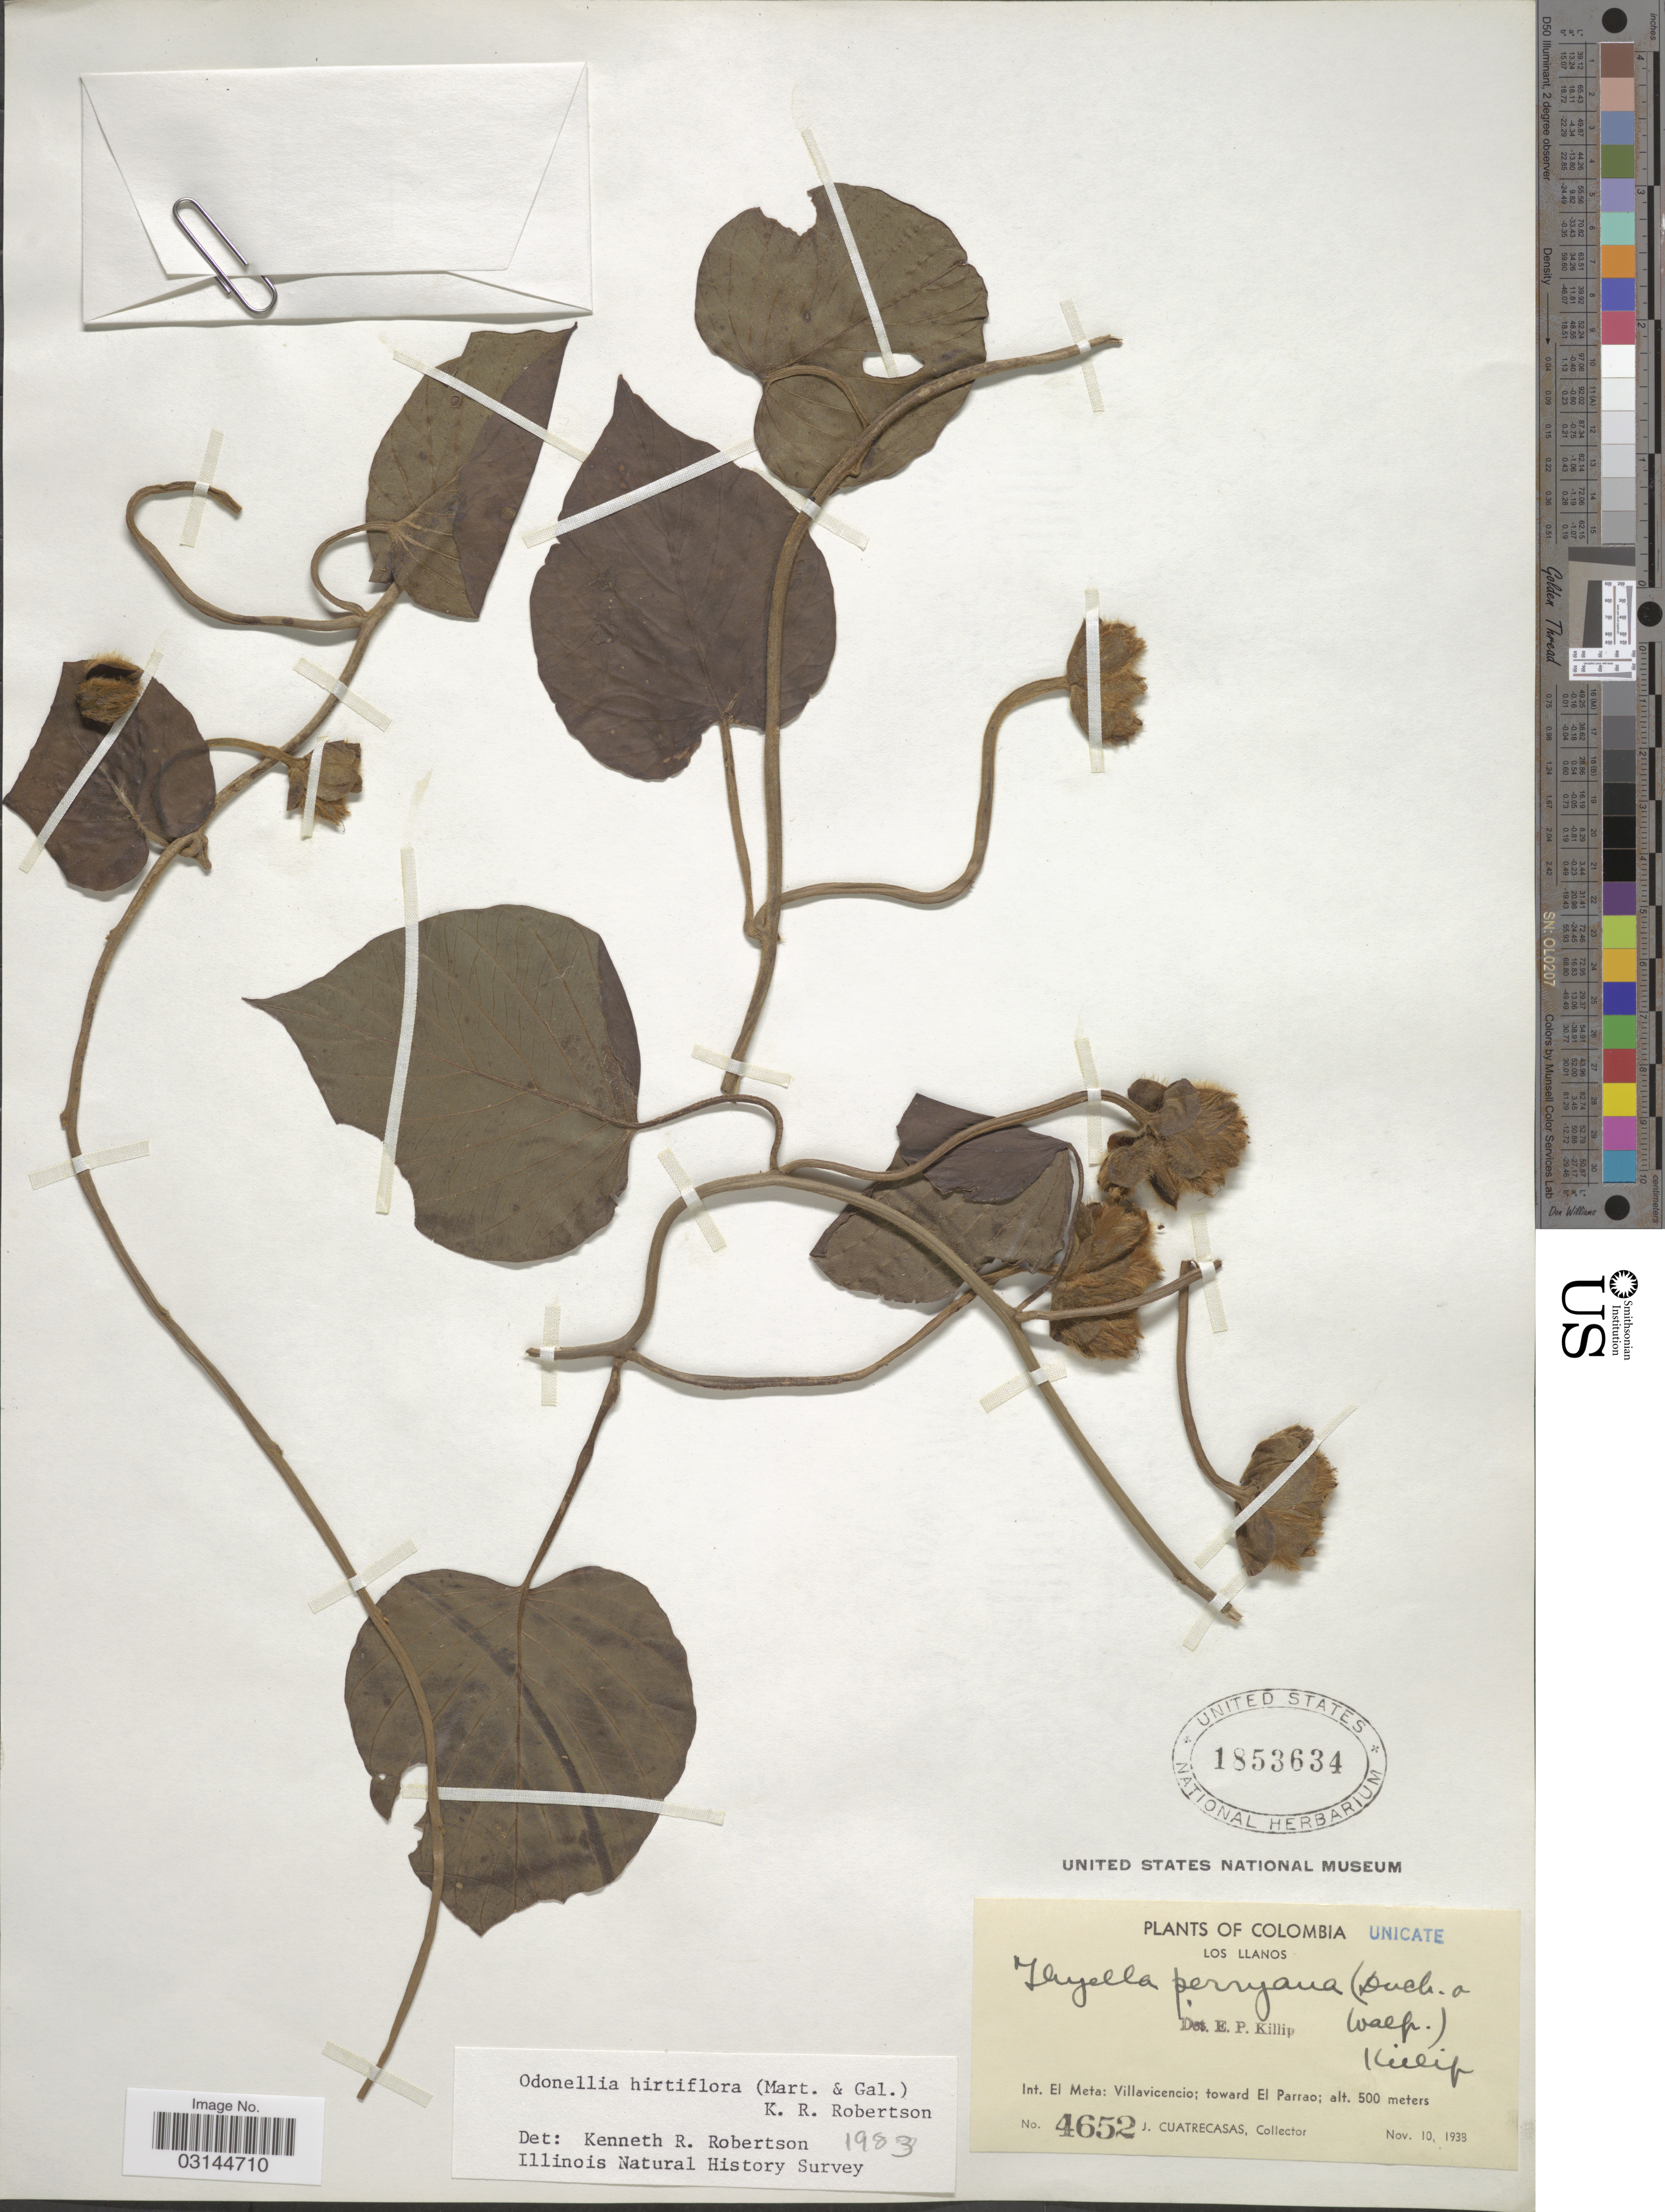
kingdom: Plantae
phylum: Tracheophyta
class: Magnoliopsida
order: Solanales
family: Convolvulaceae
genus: Odonellia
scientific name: Odonellia hirtiflora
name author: (M. Martens & Galeotti) K.R. Robertson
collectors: J. Cuatrecasas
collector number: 4652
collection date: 1938-11-10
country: Colombia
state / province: Meta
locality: Los Llanos. Int. El Meta: Villavicencio; toward El Parrao.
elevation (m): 500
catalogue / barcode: US 1853634